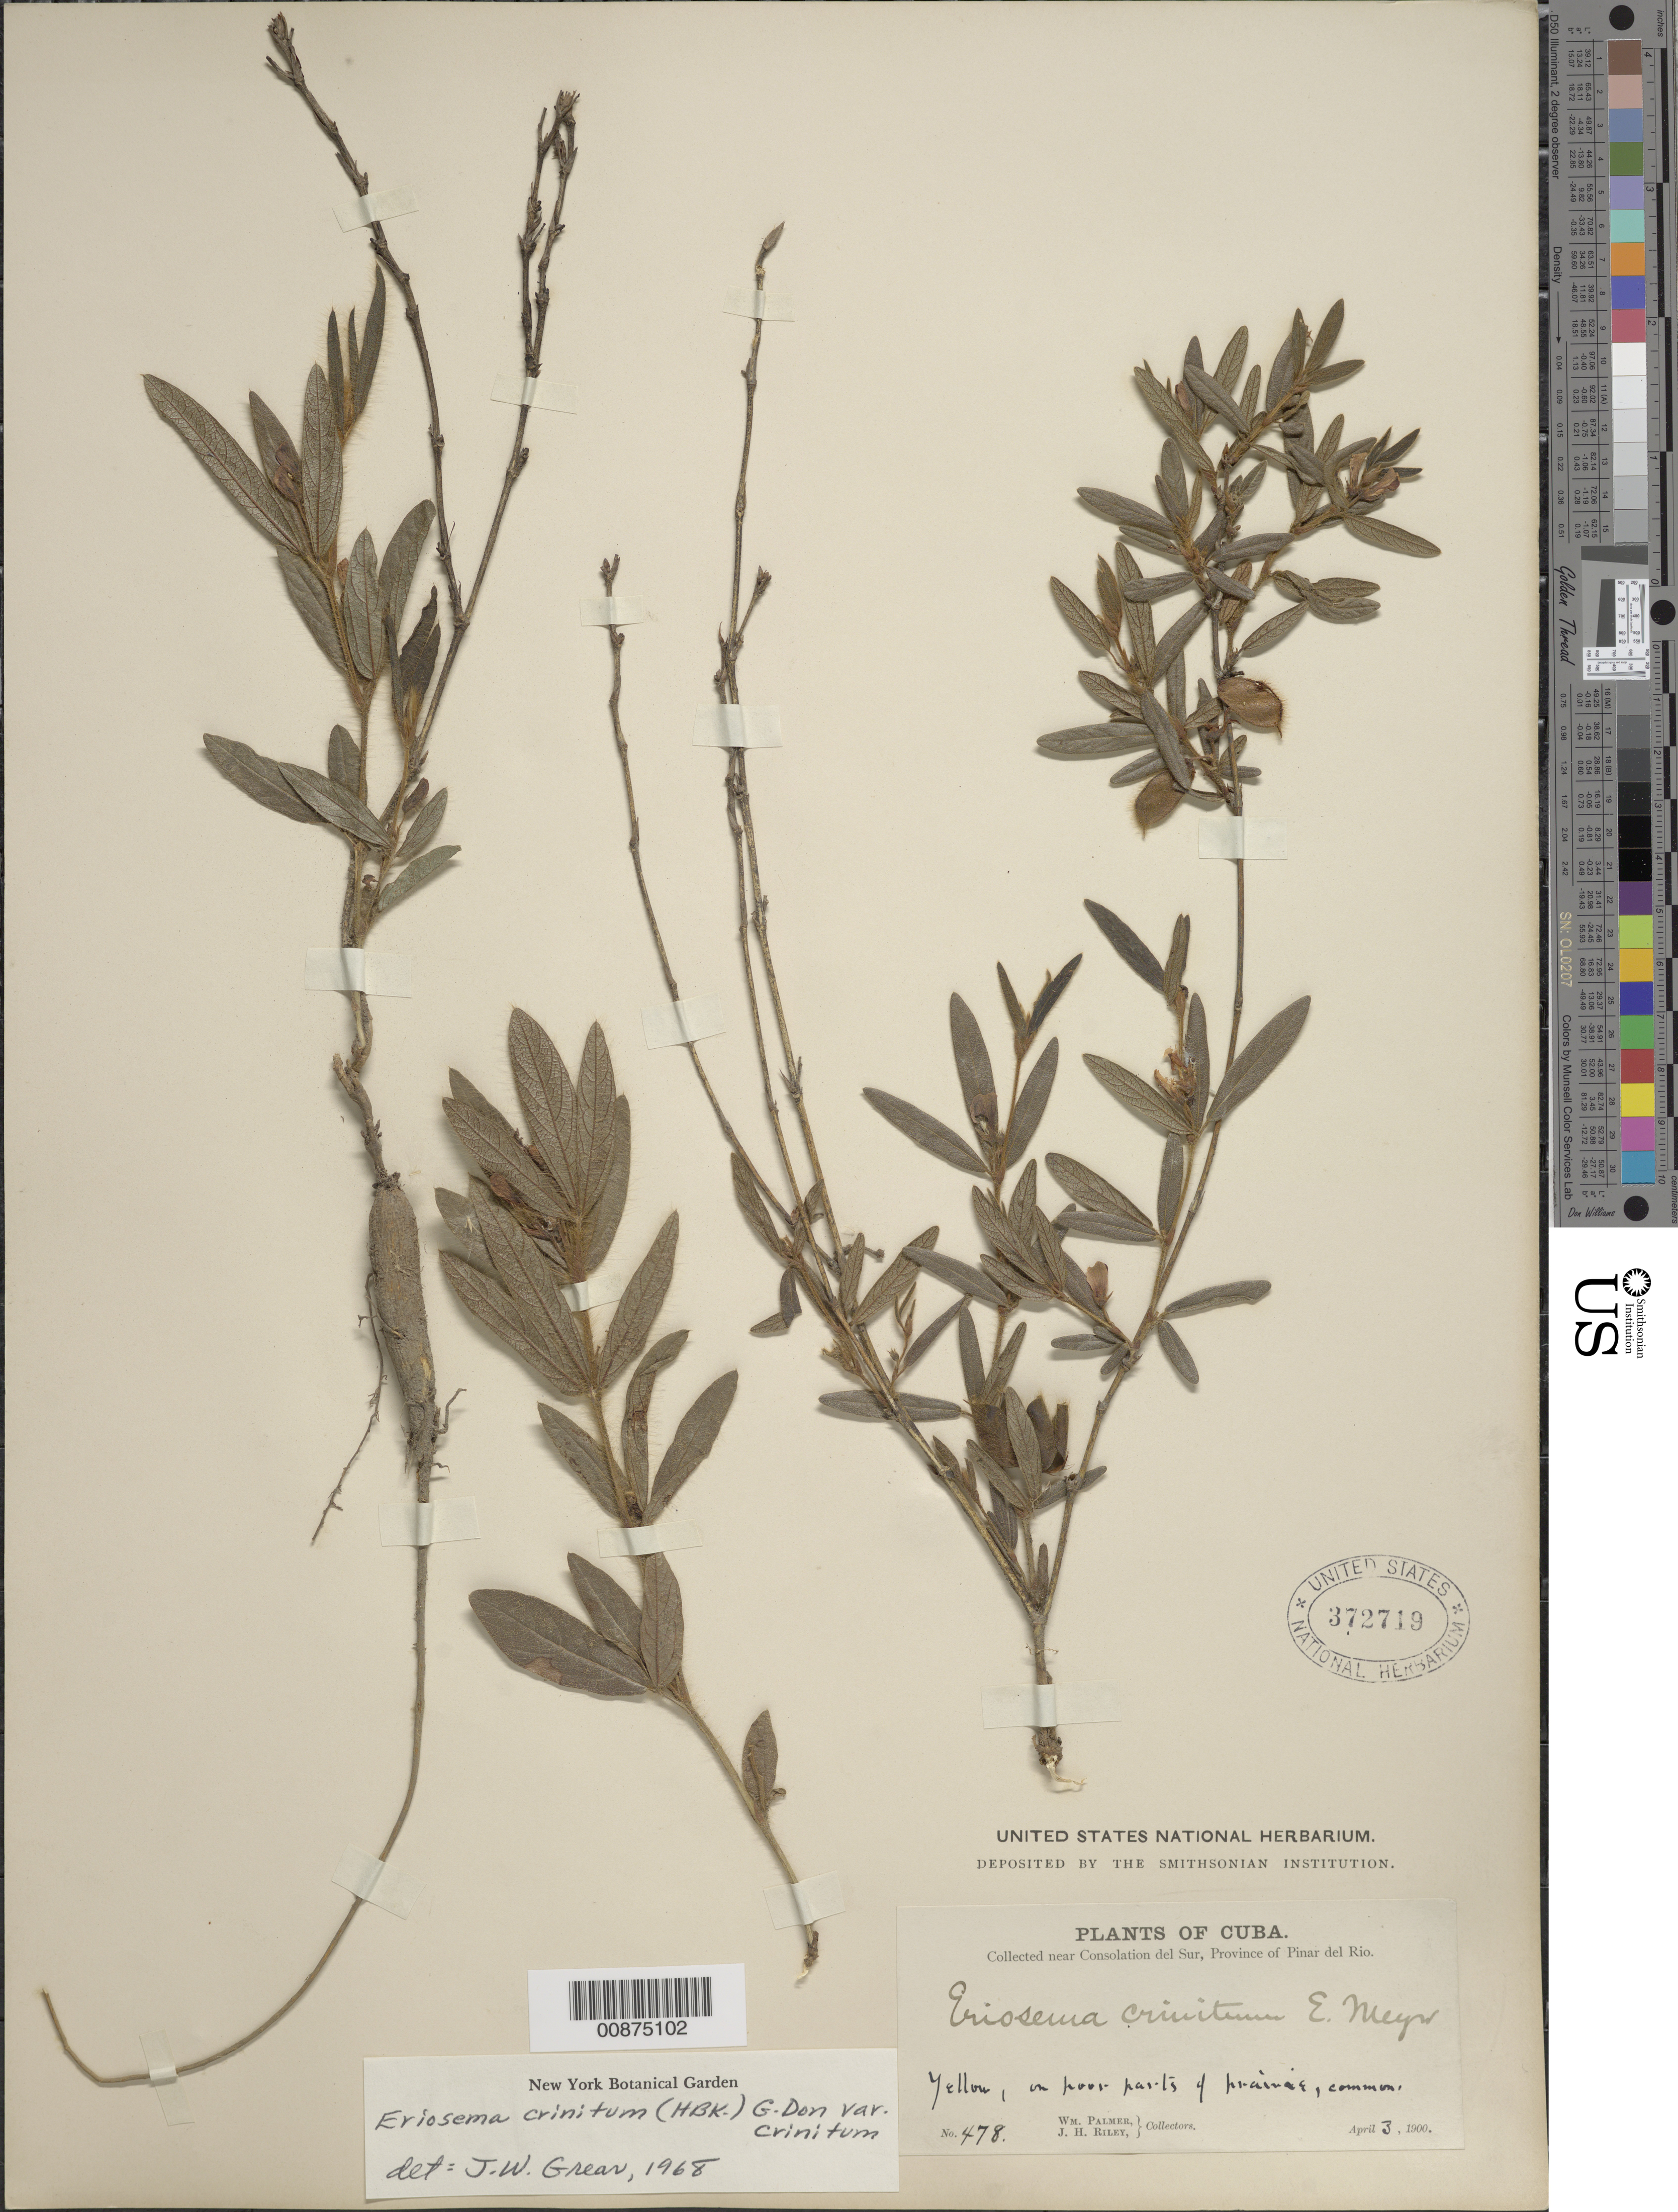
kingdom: Plantae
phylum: Tracheophyta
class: Magnoliopsida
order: Fabales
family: Fabaceae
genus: Eriosema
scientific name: Eriosema crinitum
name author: (Kunth) G. Don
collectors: W. Palmer & J. H. Riley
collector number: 478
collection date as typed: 03 Apr 1900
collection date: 1900-04-03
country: Cuba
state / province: Pinar del Rio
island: Cuba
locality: Near Consolation del Sur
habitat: On poor parts of prairie.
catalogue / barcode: US 372719